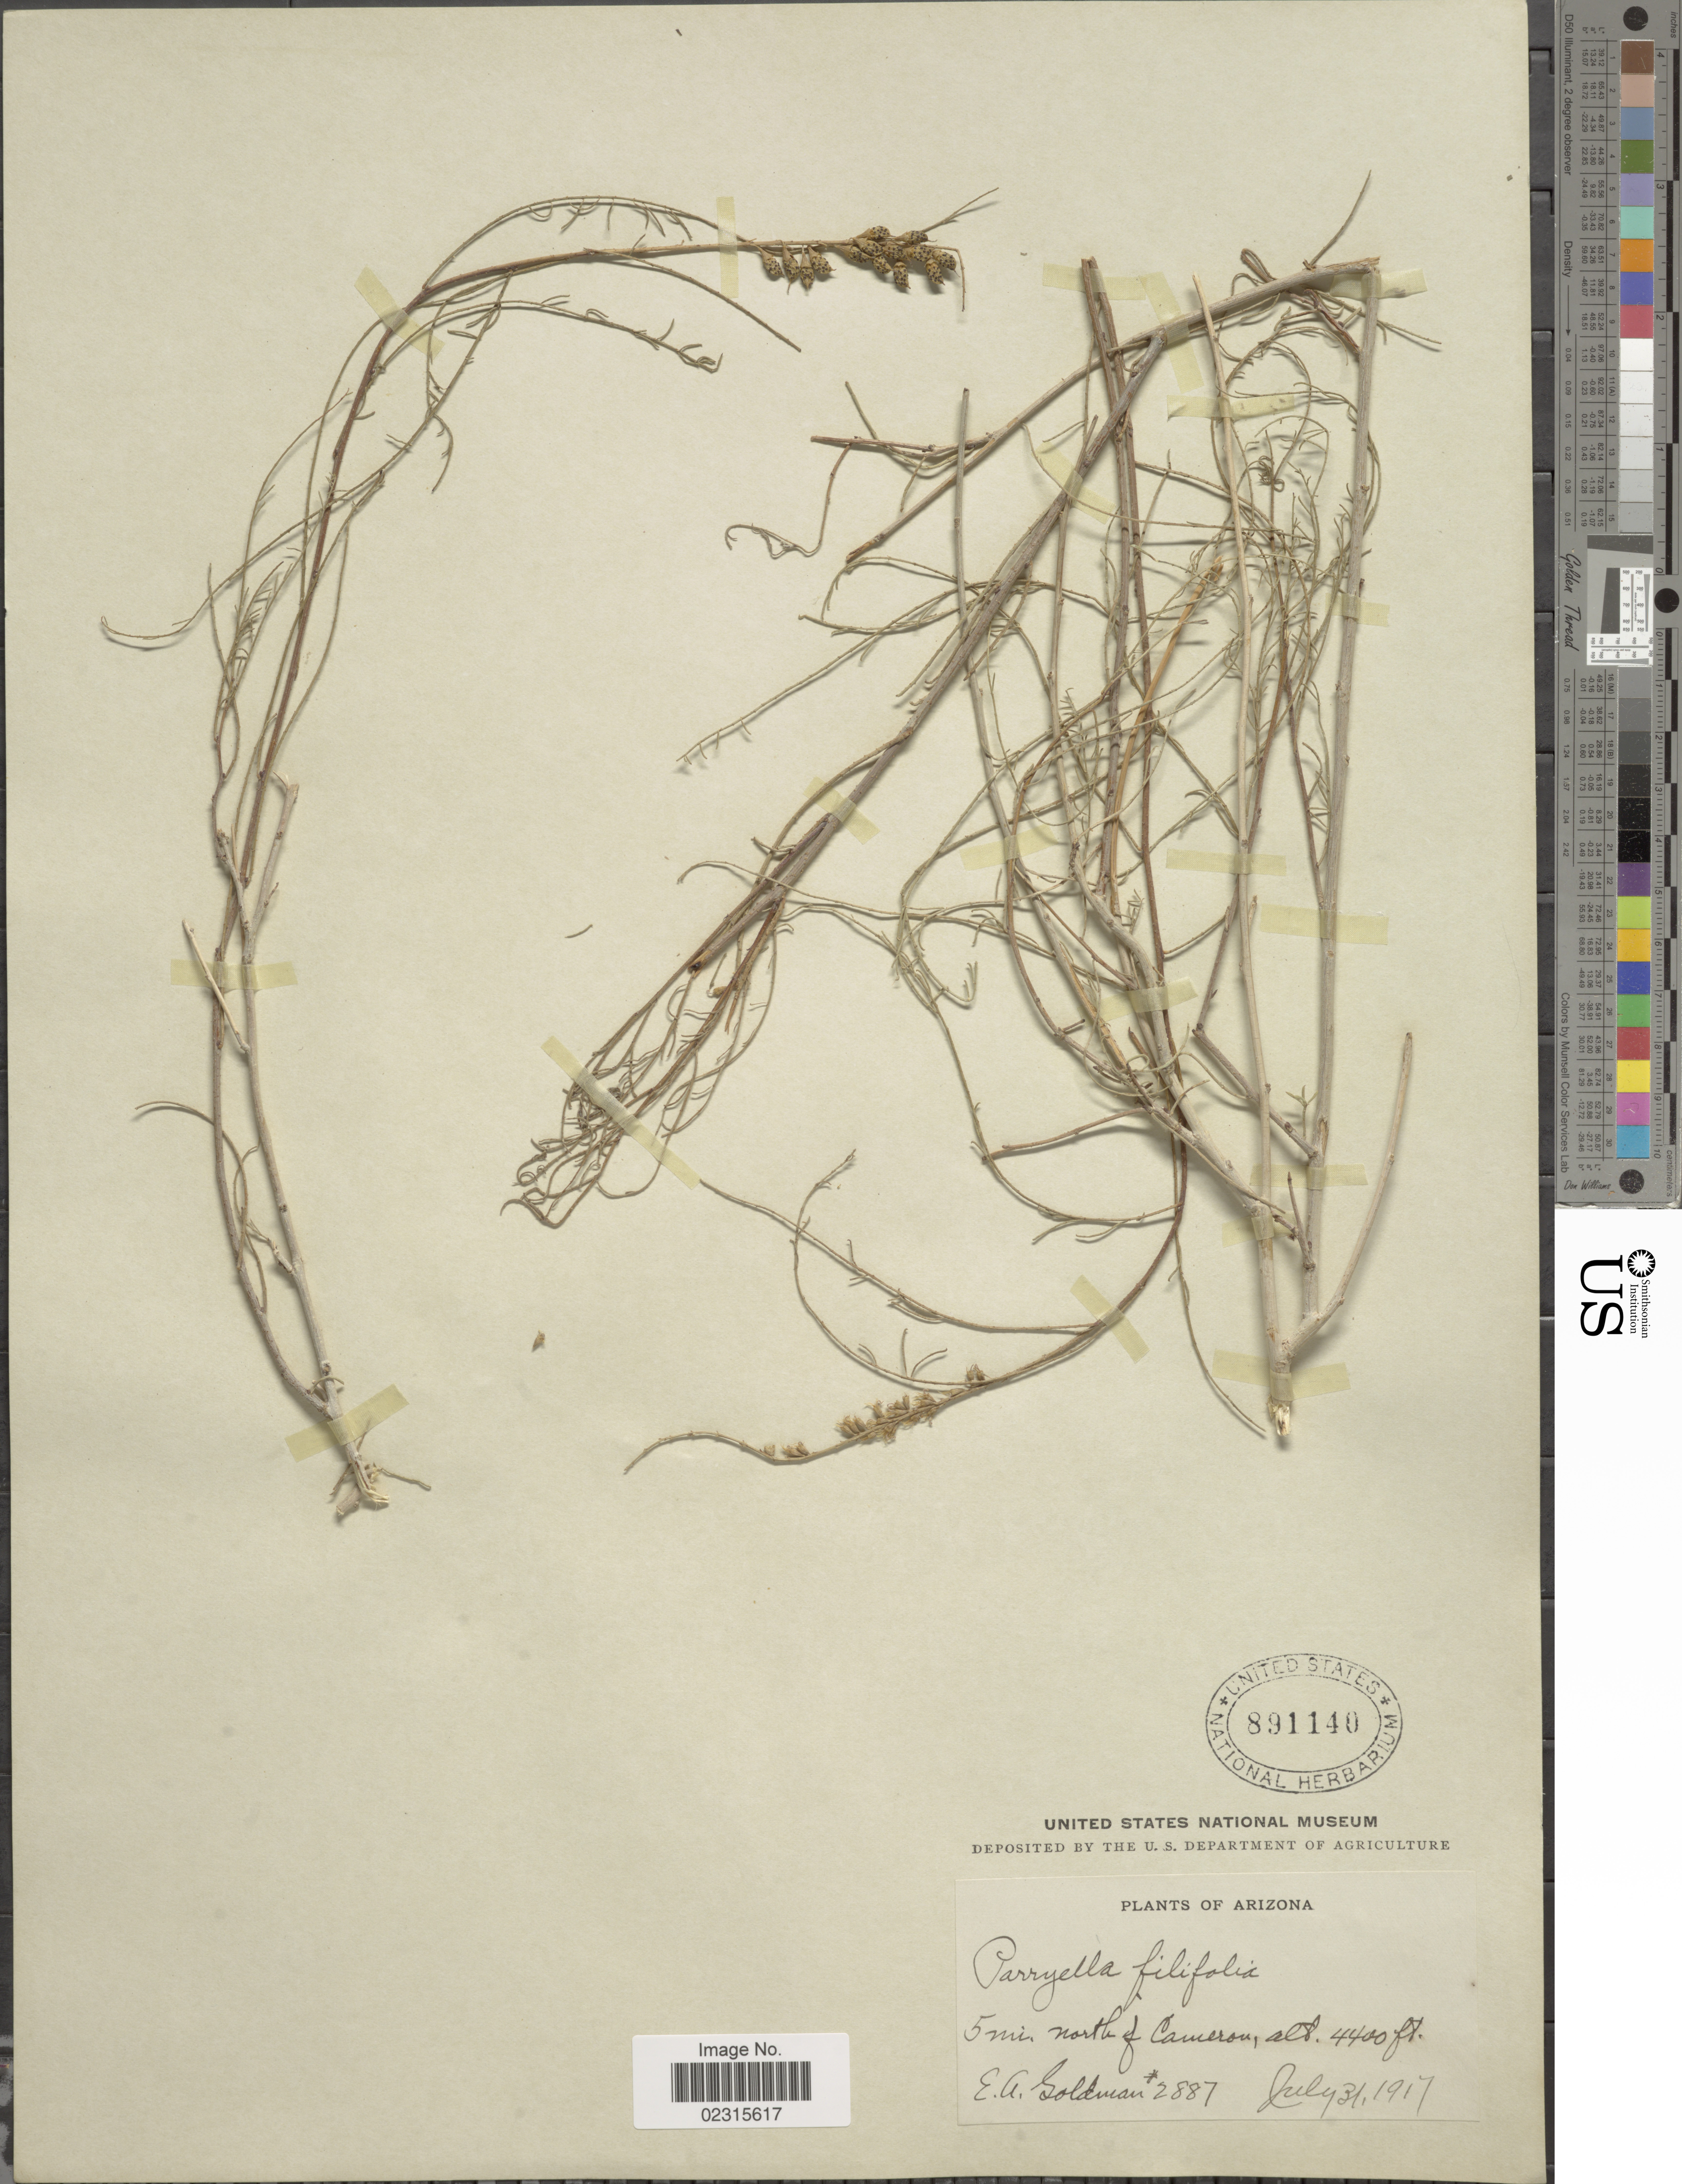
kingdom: Plantae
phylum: Tracheophyta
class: Magnoliopsida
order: Fabales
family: Fabaceae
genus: Parryella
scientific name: Parryella filifolia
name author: Torr. & A. Gray ex A. Gray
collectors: E. A. Goldman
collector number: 2887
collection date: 1917-07-31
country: United States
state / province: Arizona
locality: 5 mi north of Cameron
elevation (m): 1341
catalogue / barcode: US 891140